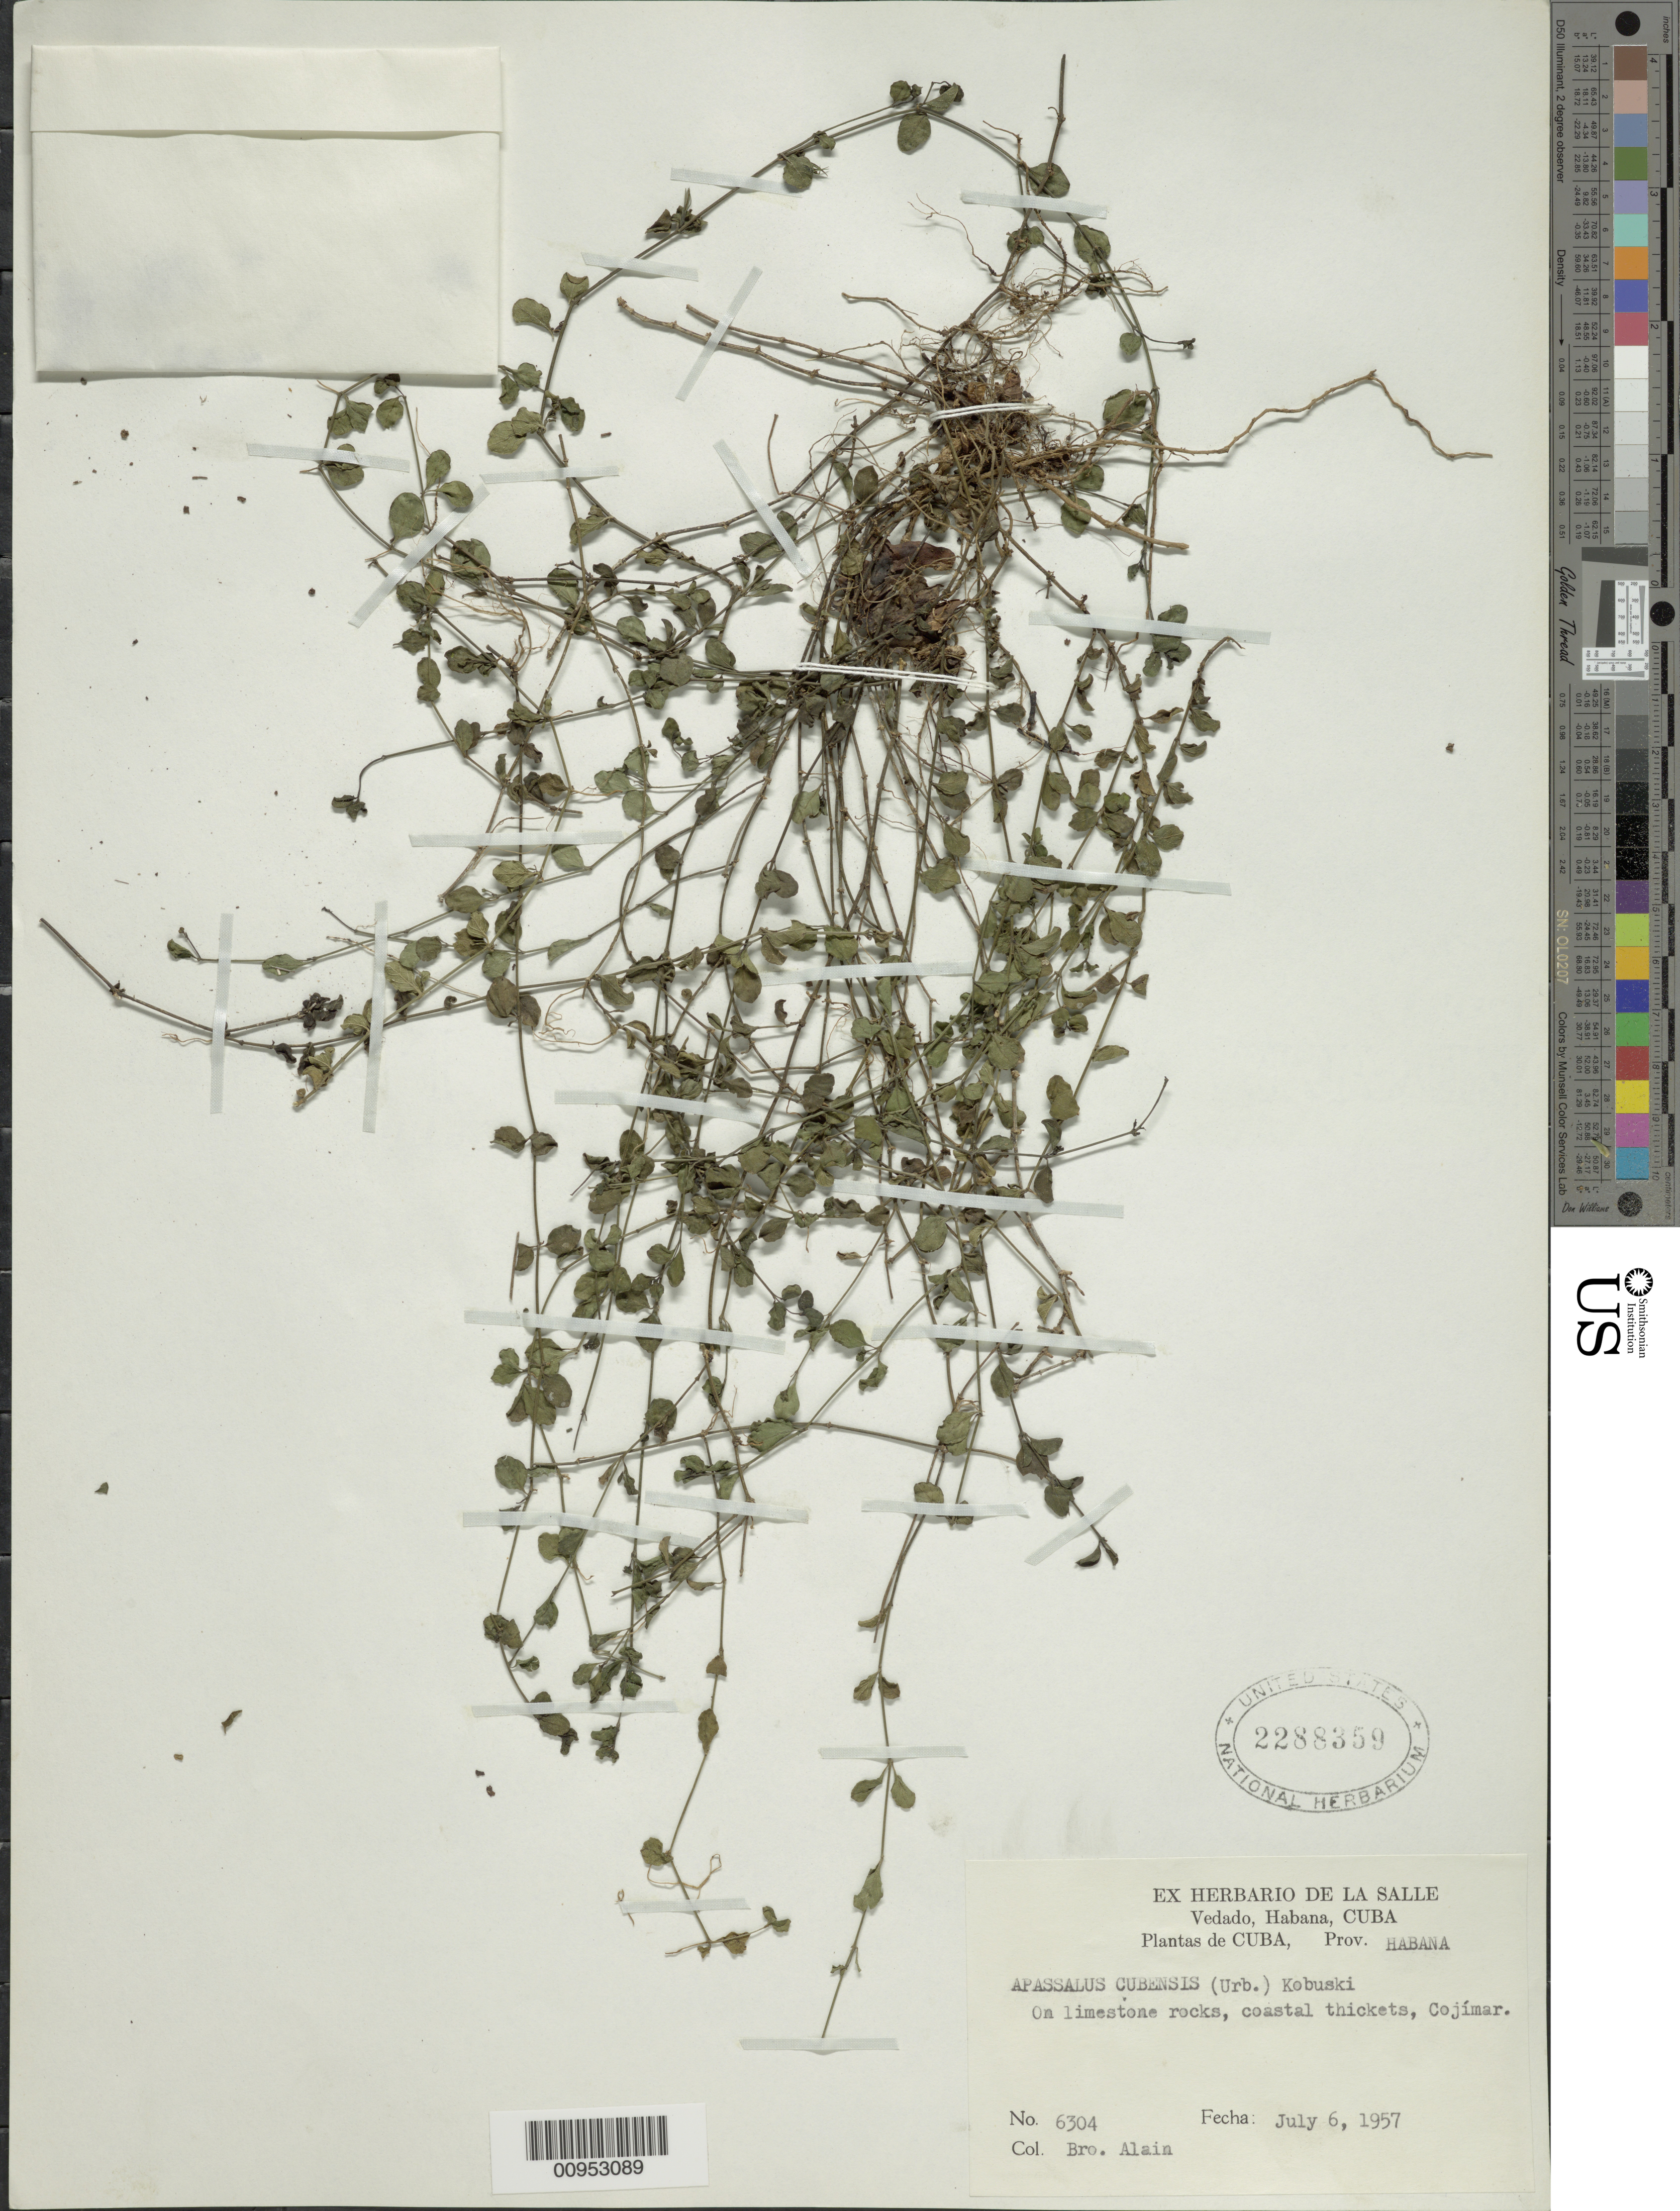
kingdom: Plantae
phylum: Tracheophyta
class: Magnoliopsida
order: Lamiales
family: Acanthaceae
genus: Apassalus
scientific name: Apassalus cubensis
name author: (Urb.) Kobuski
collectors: A. H. Liogier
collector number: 6304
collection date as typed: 06 Jul 1957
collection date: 1957-07-06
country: Cuba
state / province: La Habana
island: Cuba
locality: Cojímar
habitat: On limestone rocks, coastal thickets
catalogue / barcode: US 2288359